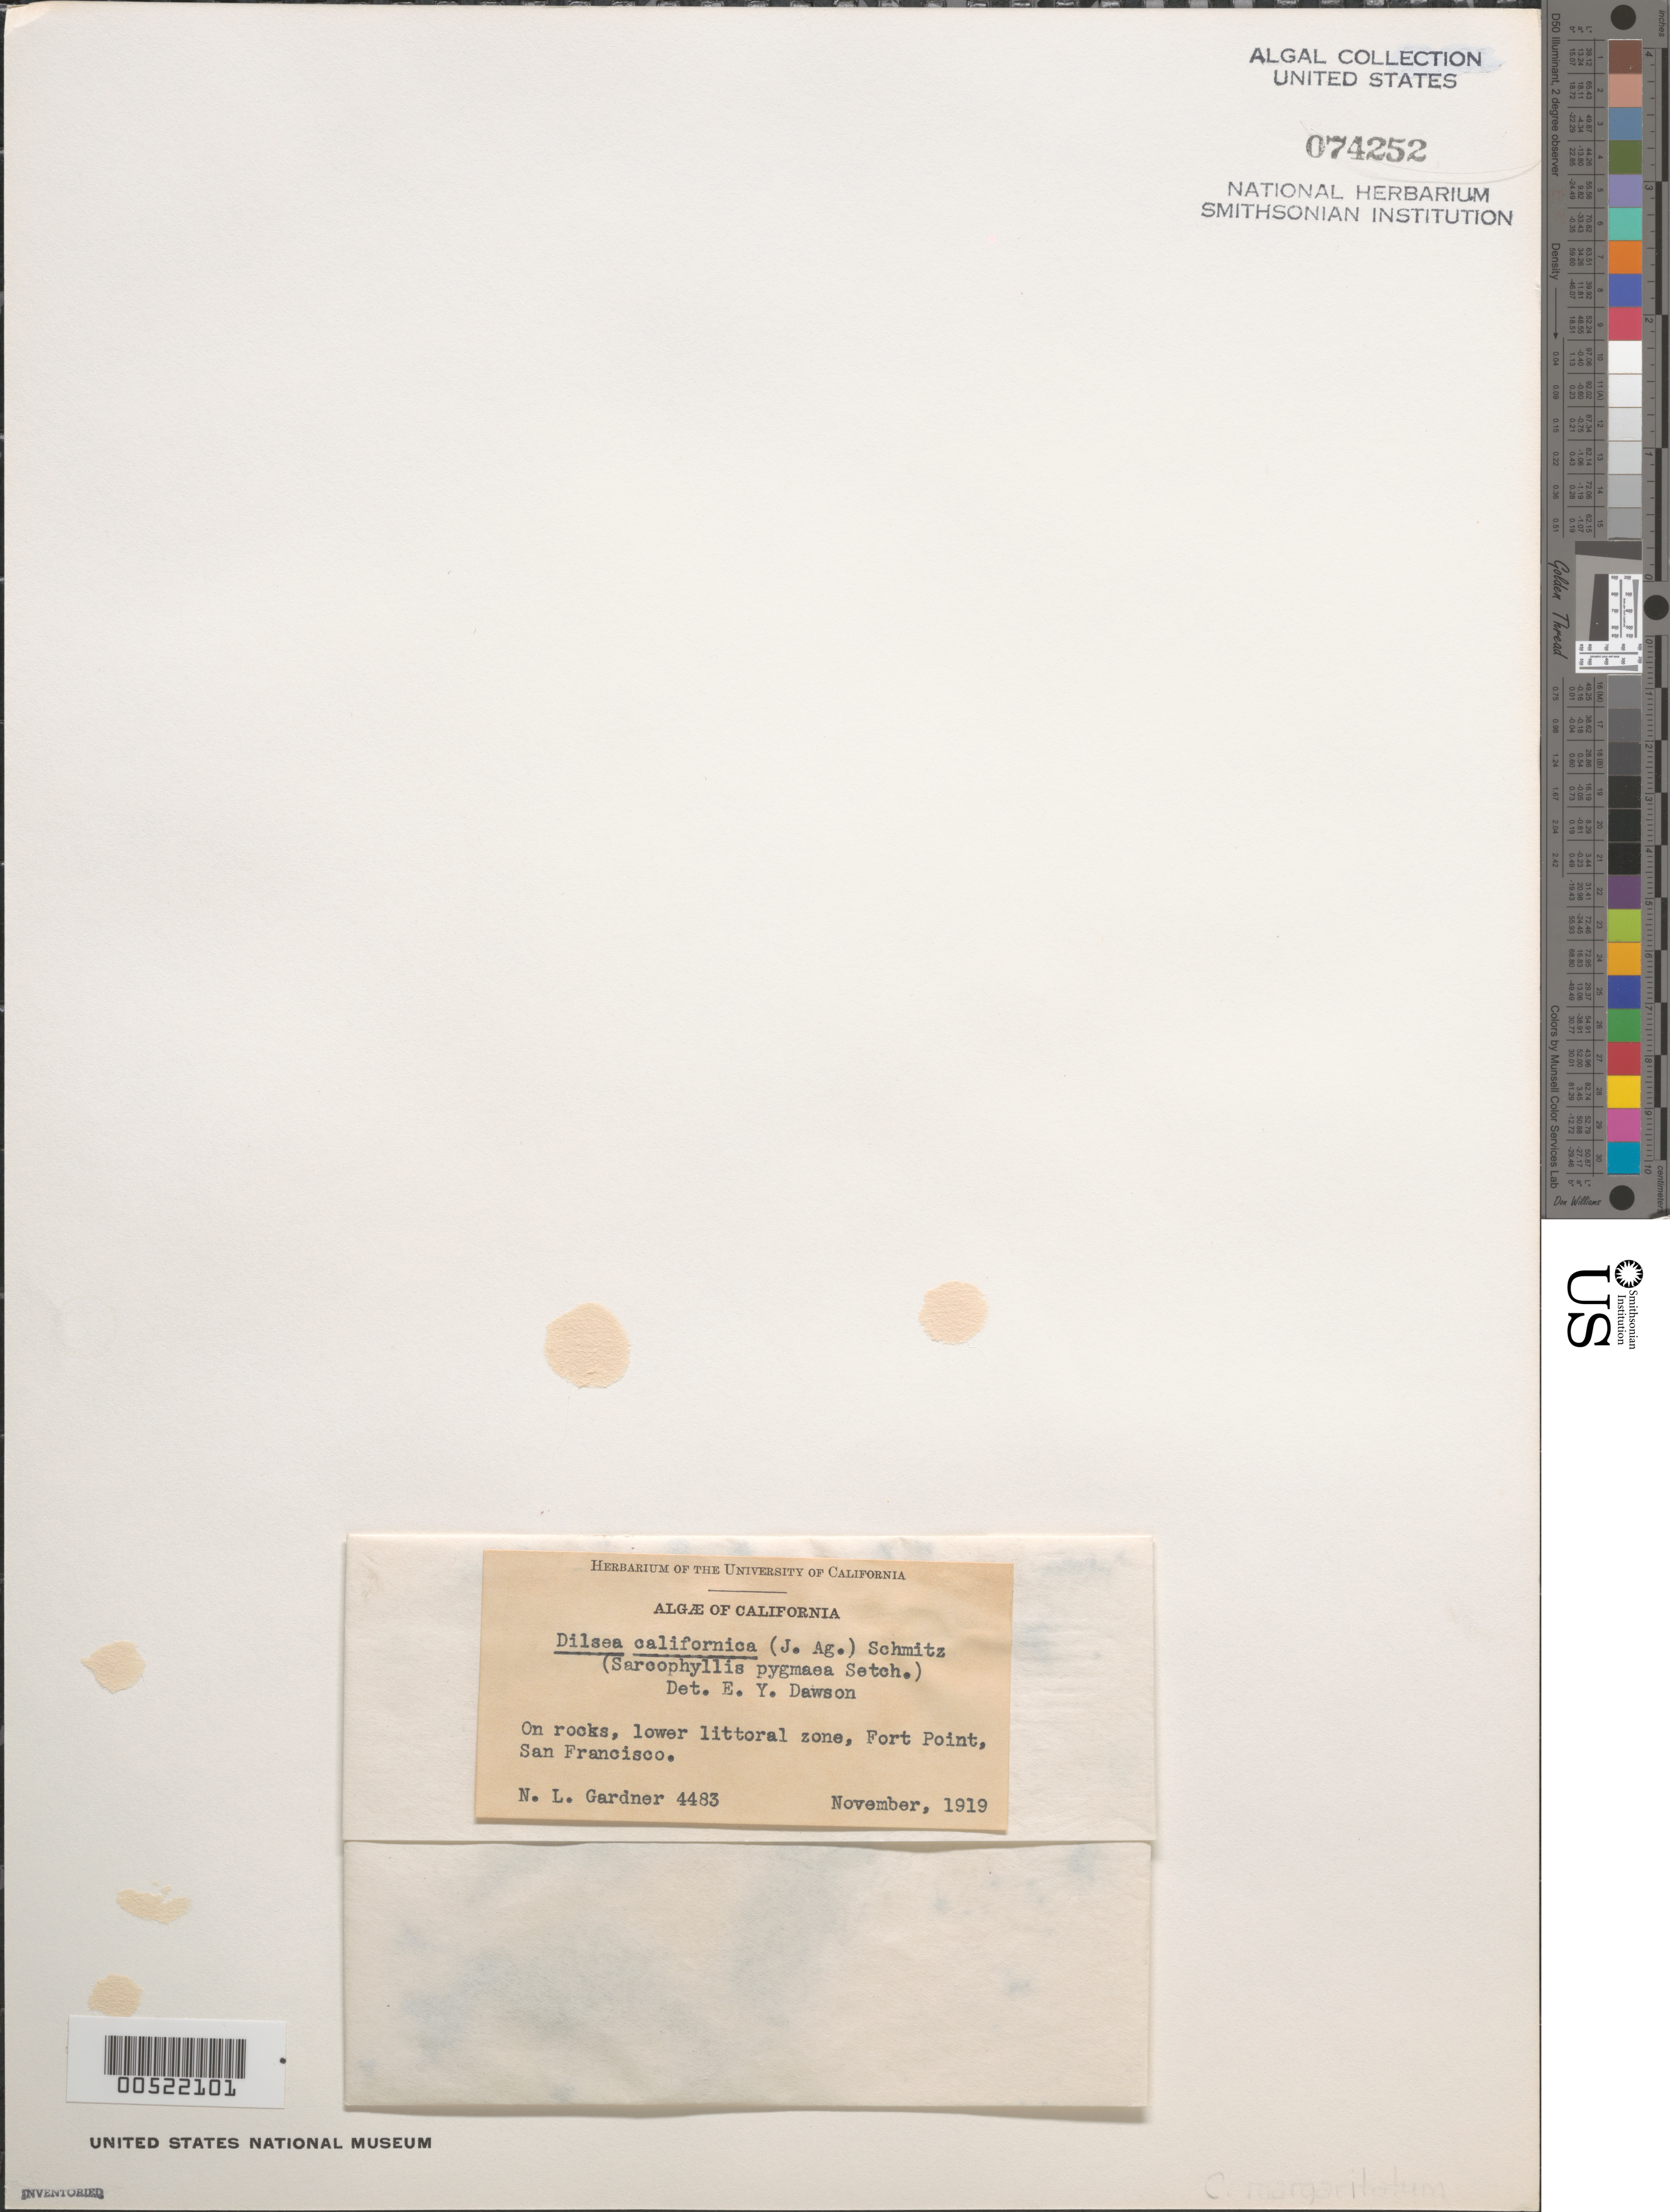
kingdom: Plantae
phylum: Rhodophyta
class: Florideophyceae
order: Gigartinales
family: Dumontiaceae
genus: Dilsea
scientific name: Dilsea californica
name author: (J. Agardh) Kuntze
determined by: Dawson, E. Y.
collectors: N. Gardner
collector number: NLG 4483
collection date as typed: Nov 1919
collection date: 1919-11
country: United States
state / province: California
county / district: San Francisco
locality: San Francisco, Fort Point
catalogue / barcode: US 74252